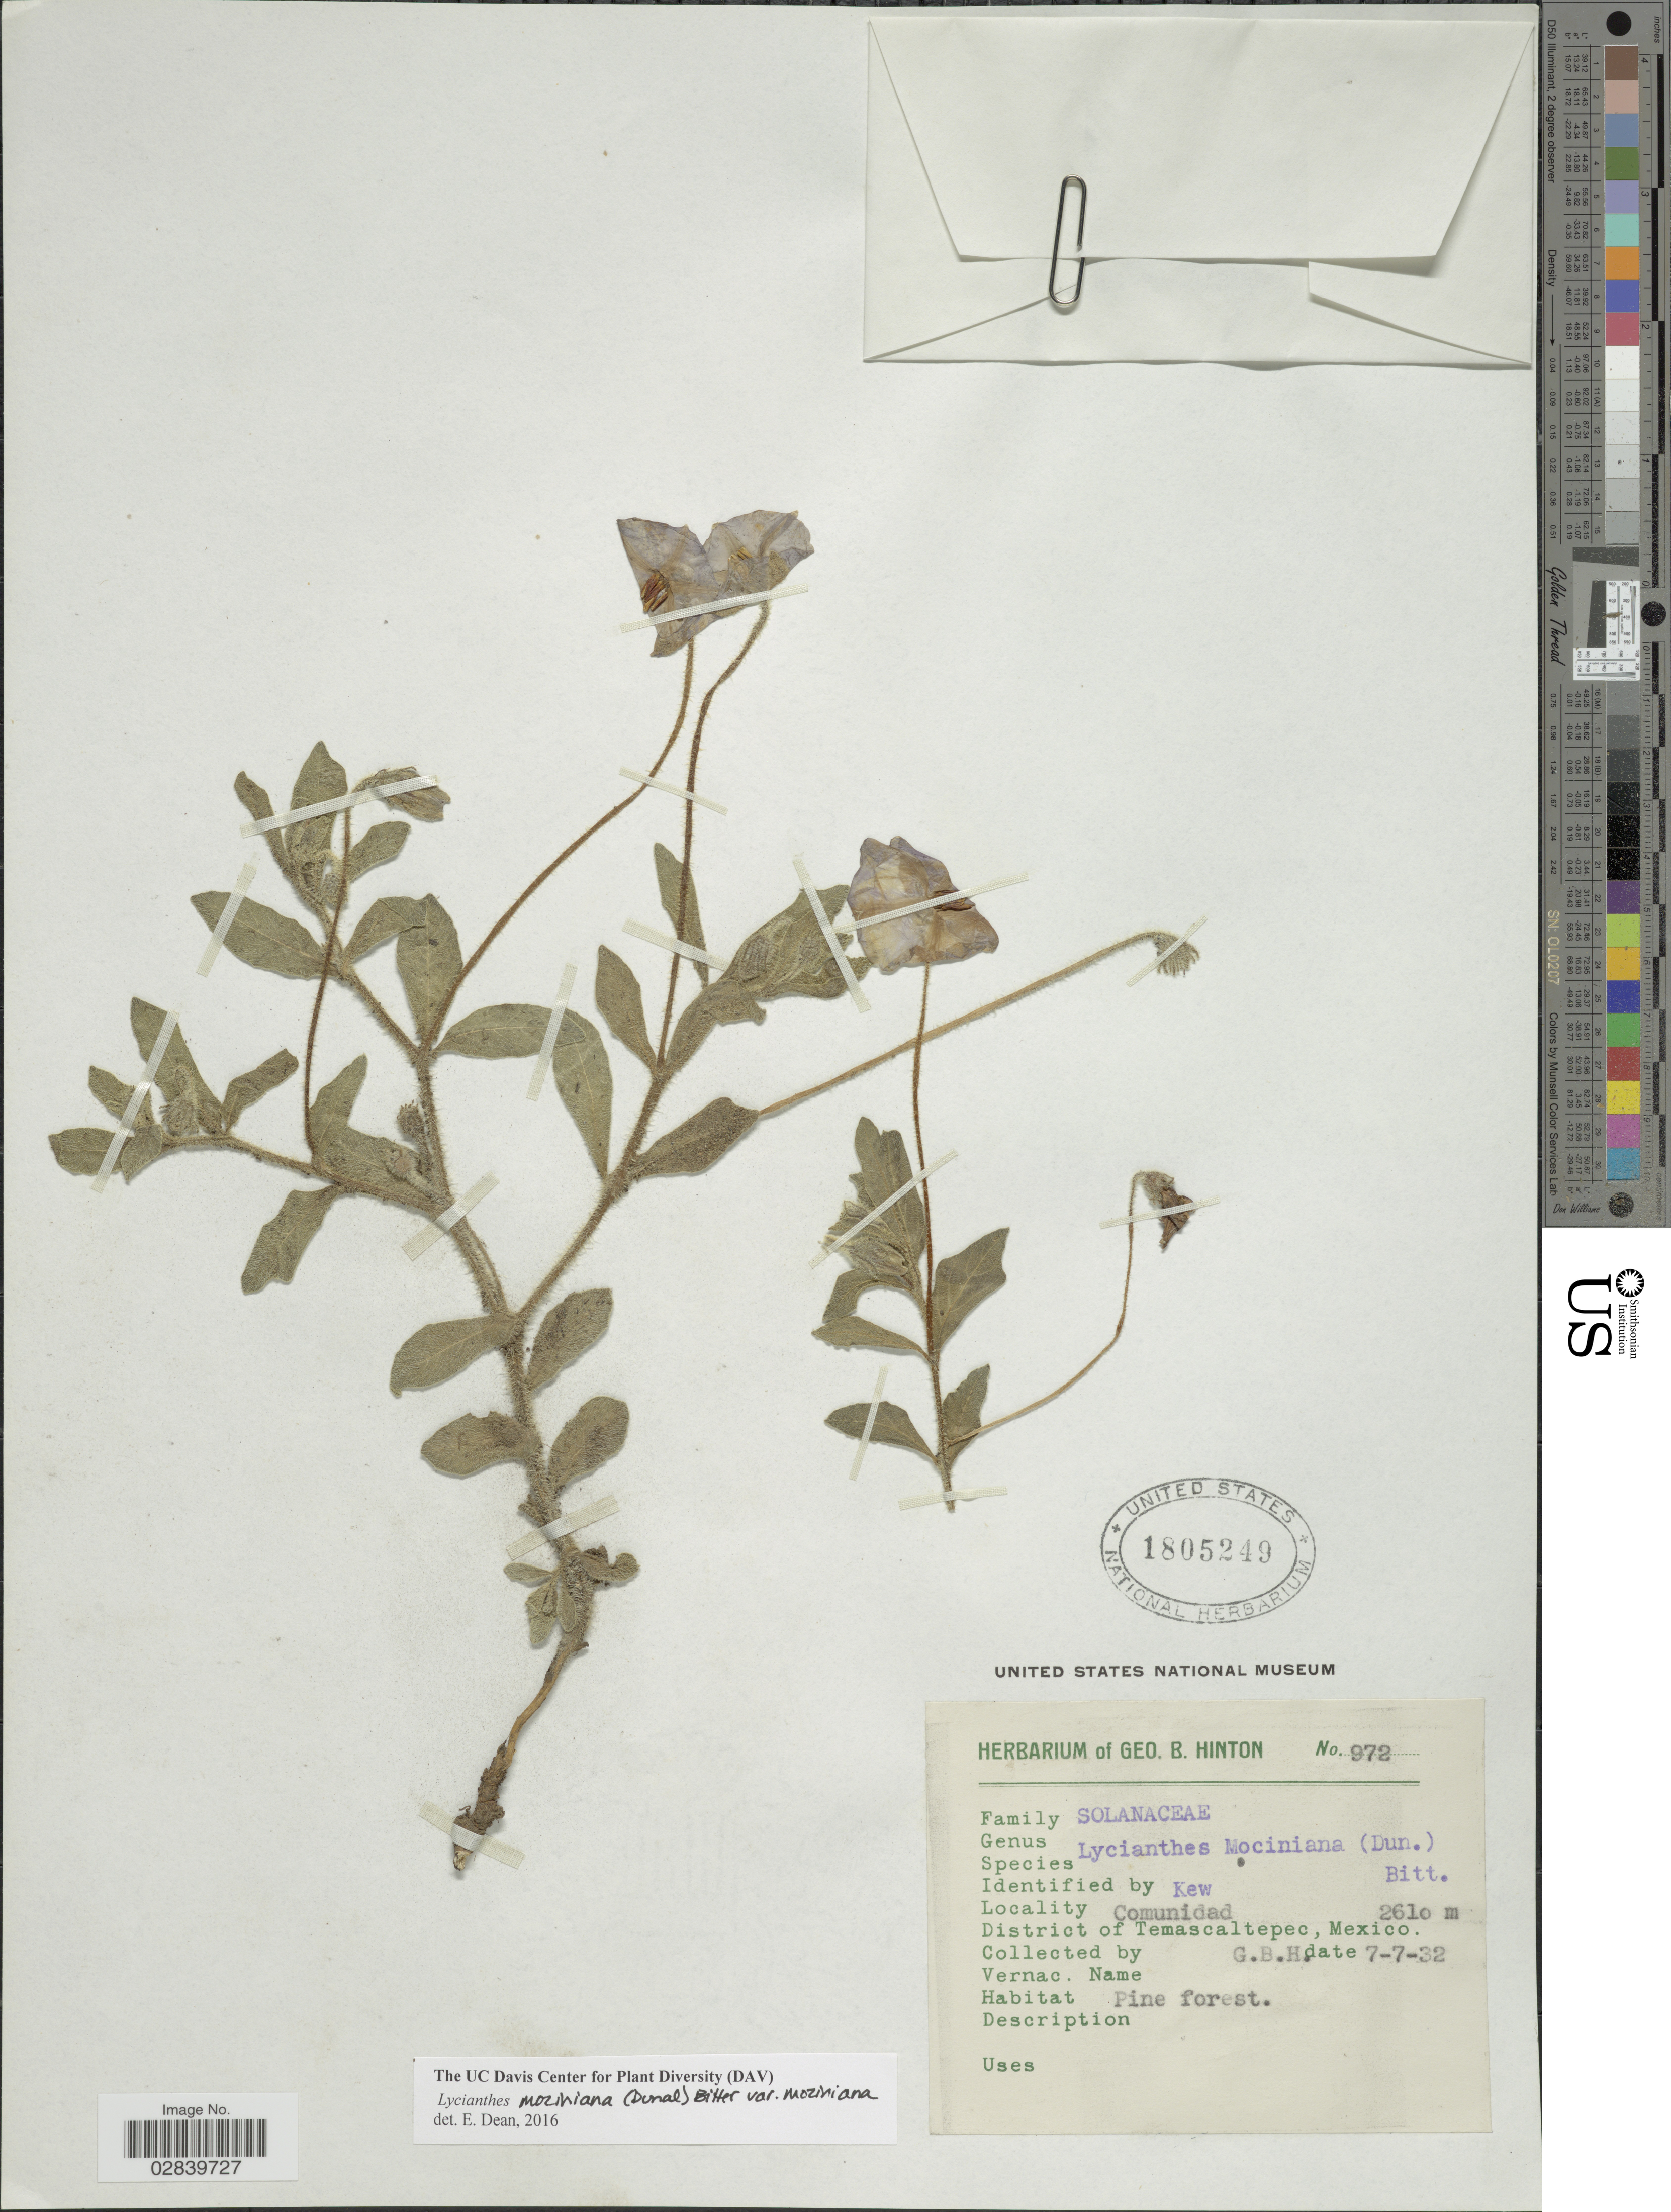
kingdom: Plantae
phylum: Tracheophyta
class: Magnoliopsida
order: Solanales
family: Solanaceae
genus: Lycianthes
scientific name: Lycianthes moziniana var. oaxacana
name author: E. Dean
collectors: G. B. Hinton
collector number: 972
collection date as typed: Transcribed d/m/y: 7/7/32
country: Mexico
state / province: México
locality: Comunidad. District of Temascaltepec.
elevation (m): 2610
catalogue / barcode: US 1805249